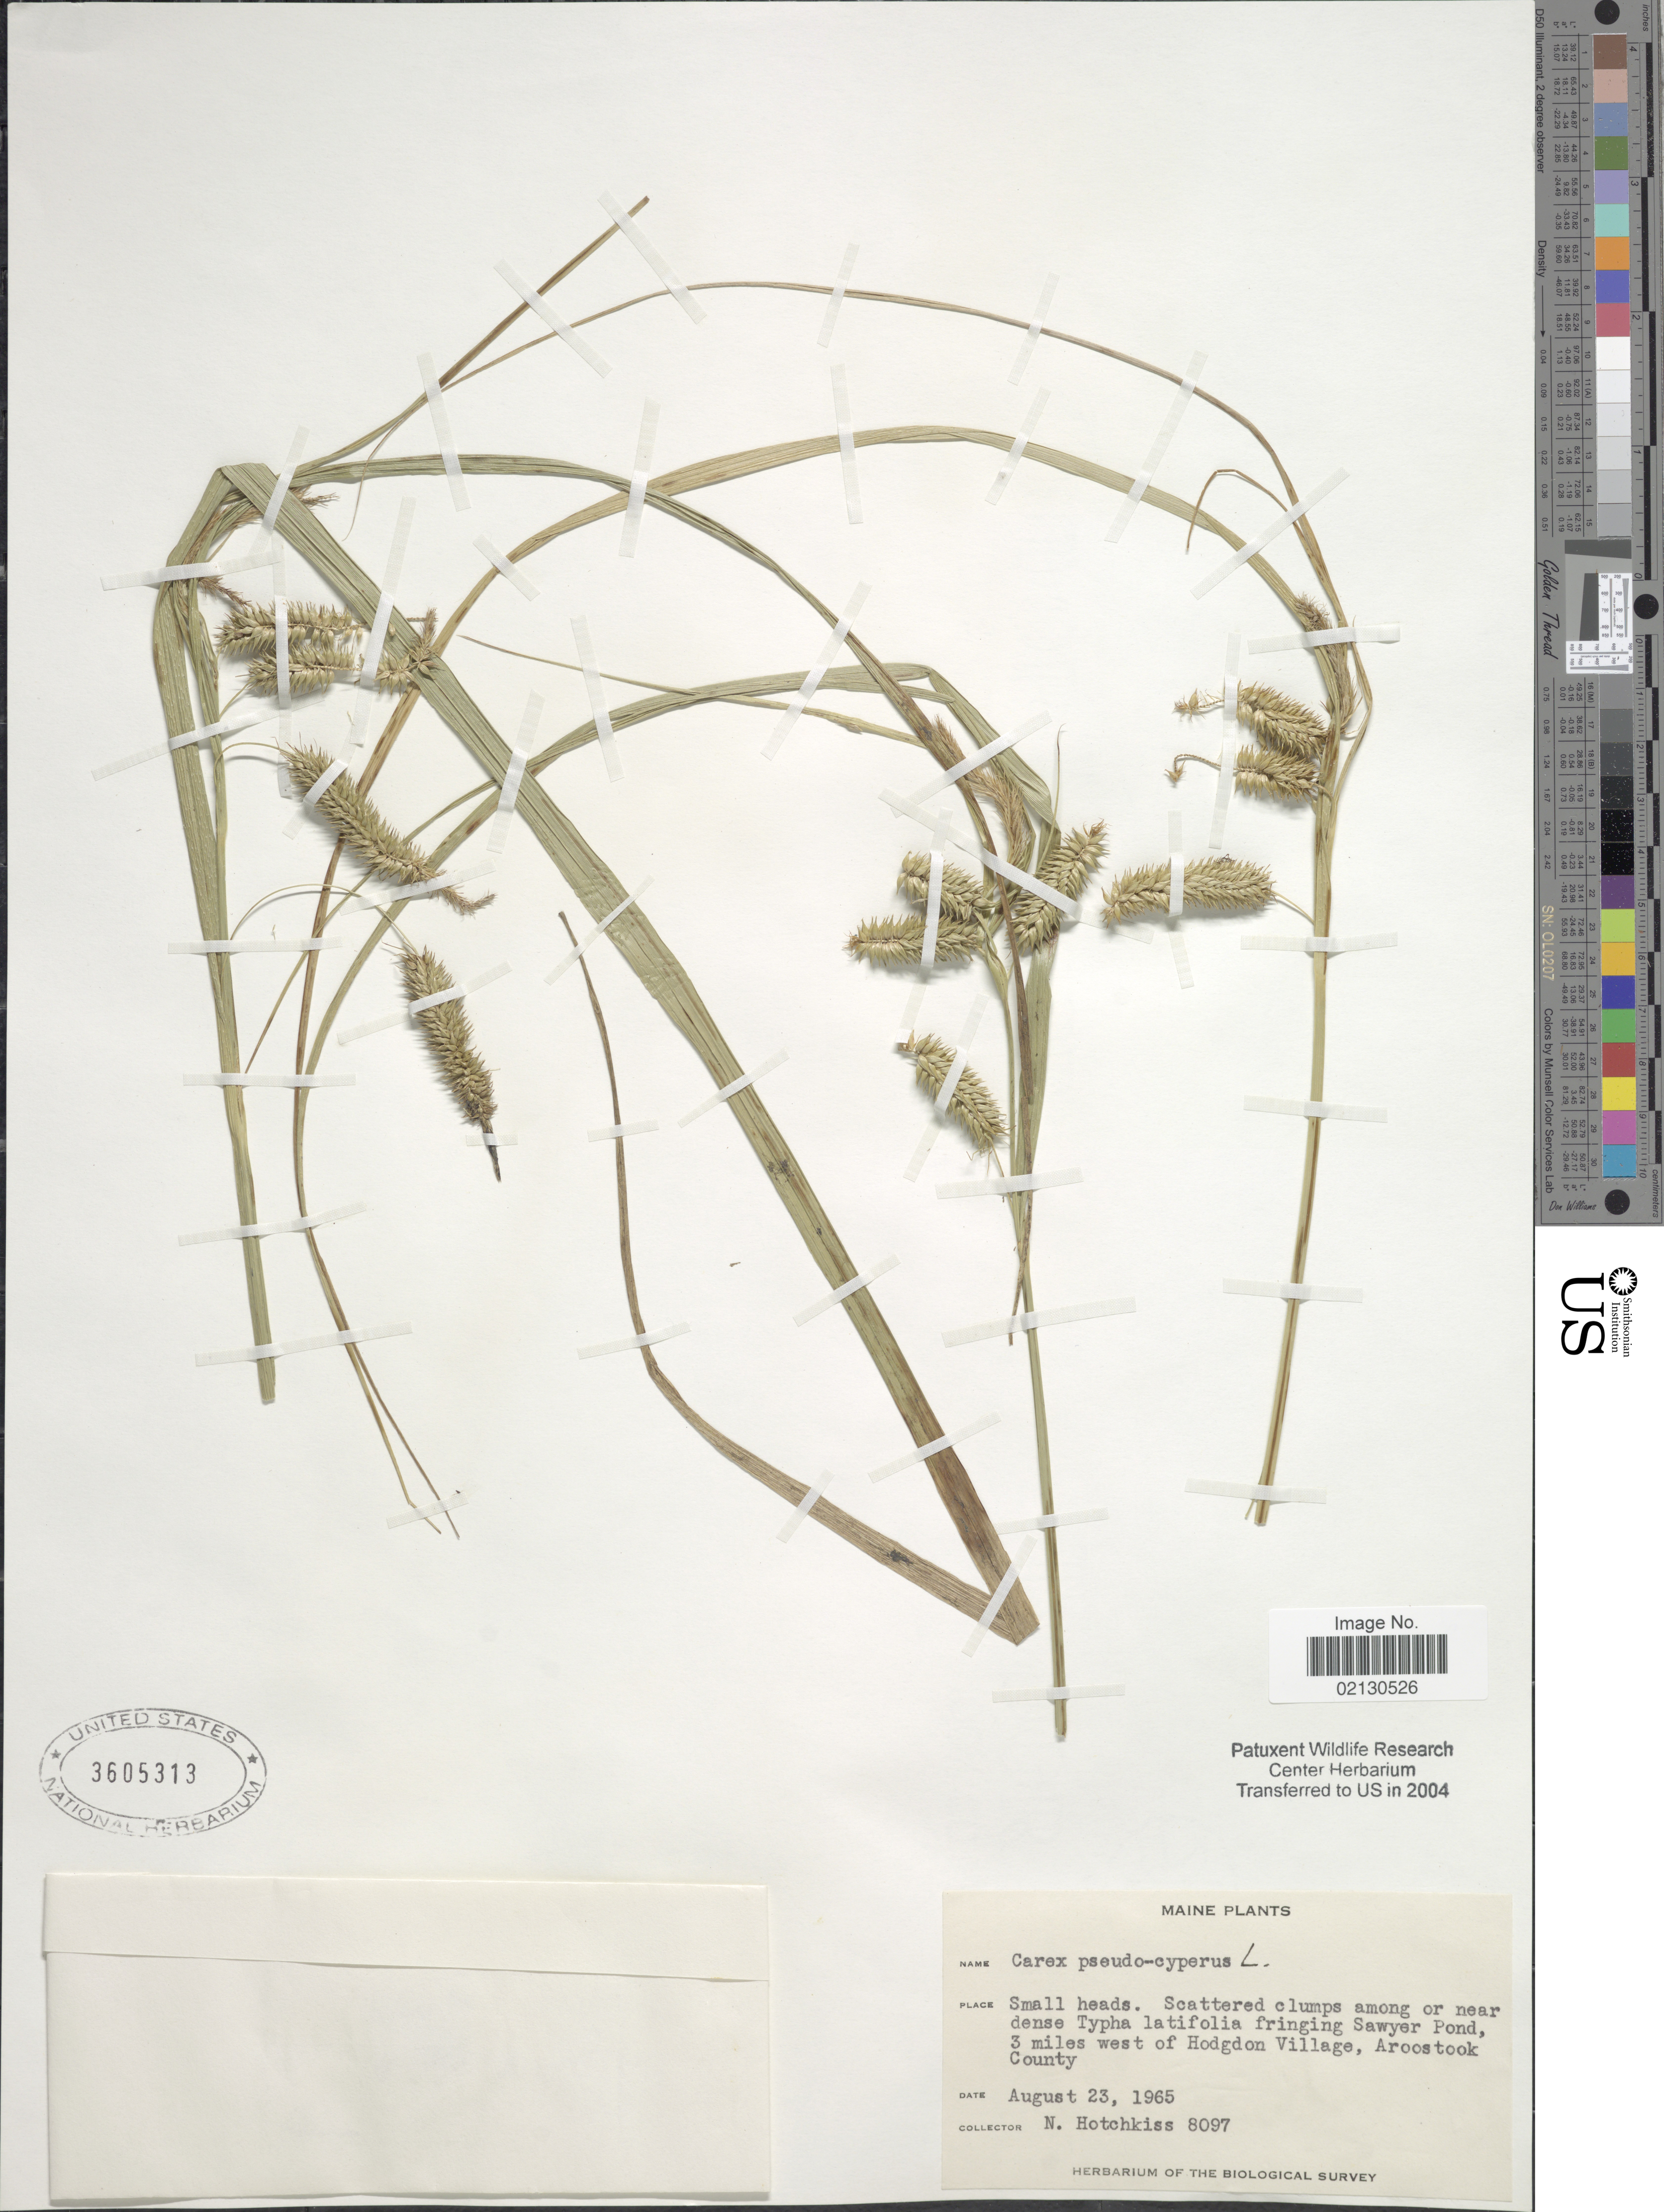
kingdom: Plantae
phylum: Tracheophyta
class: Liliopsida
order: Poales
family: Cyperaceae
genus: Carex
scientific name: Carex pseudocyperus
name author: L.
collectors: N. Hotchkiss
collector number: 8097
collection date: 1965-08-23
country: Canada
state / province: Nova Scotia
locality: Sawyer Pond, 3 miles west of Hodgdon Village, Aroostook County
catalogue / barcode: US 3605313